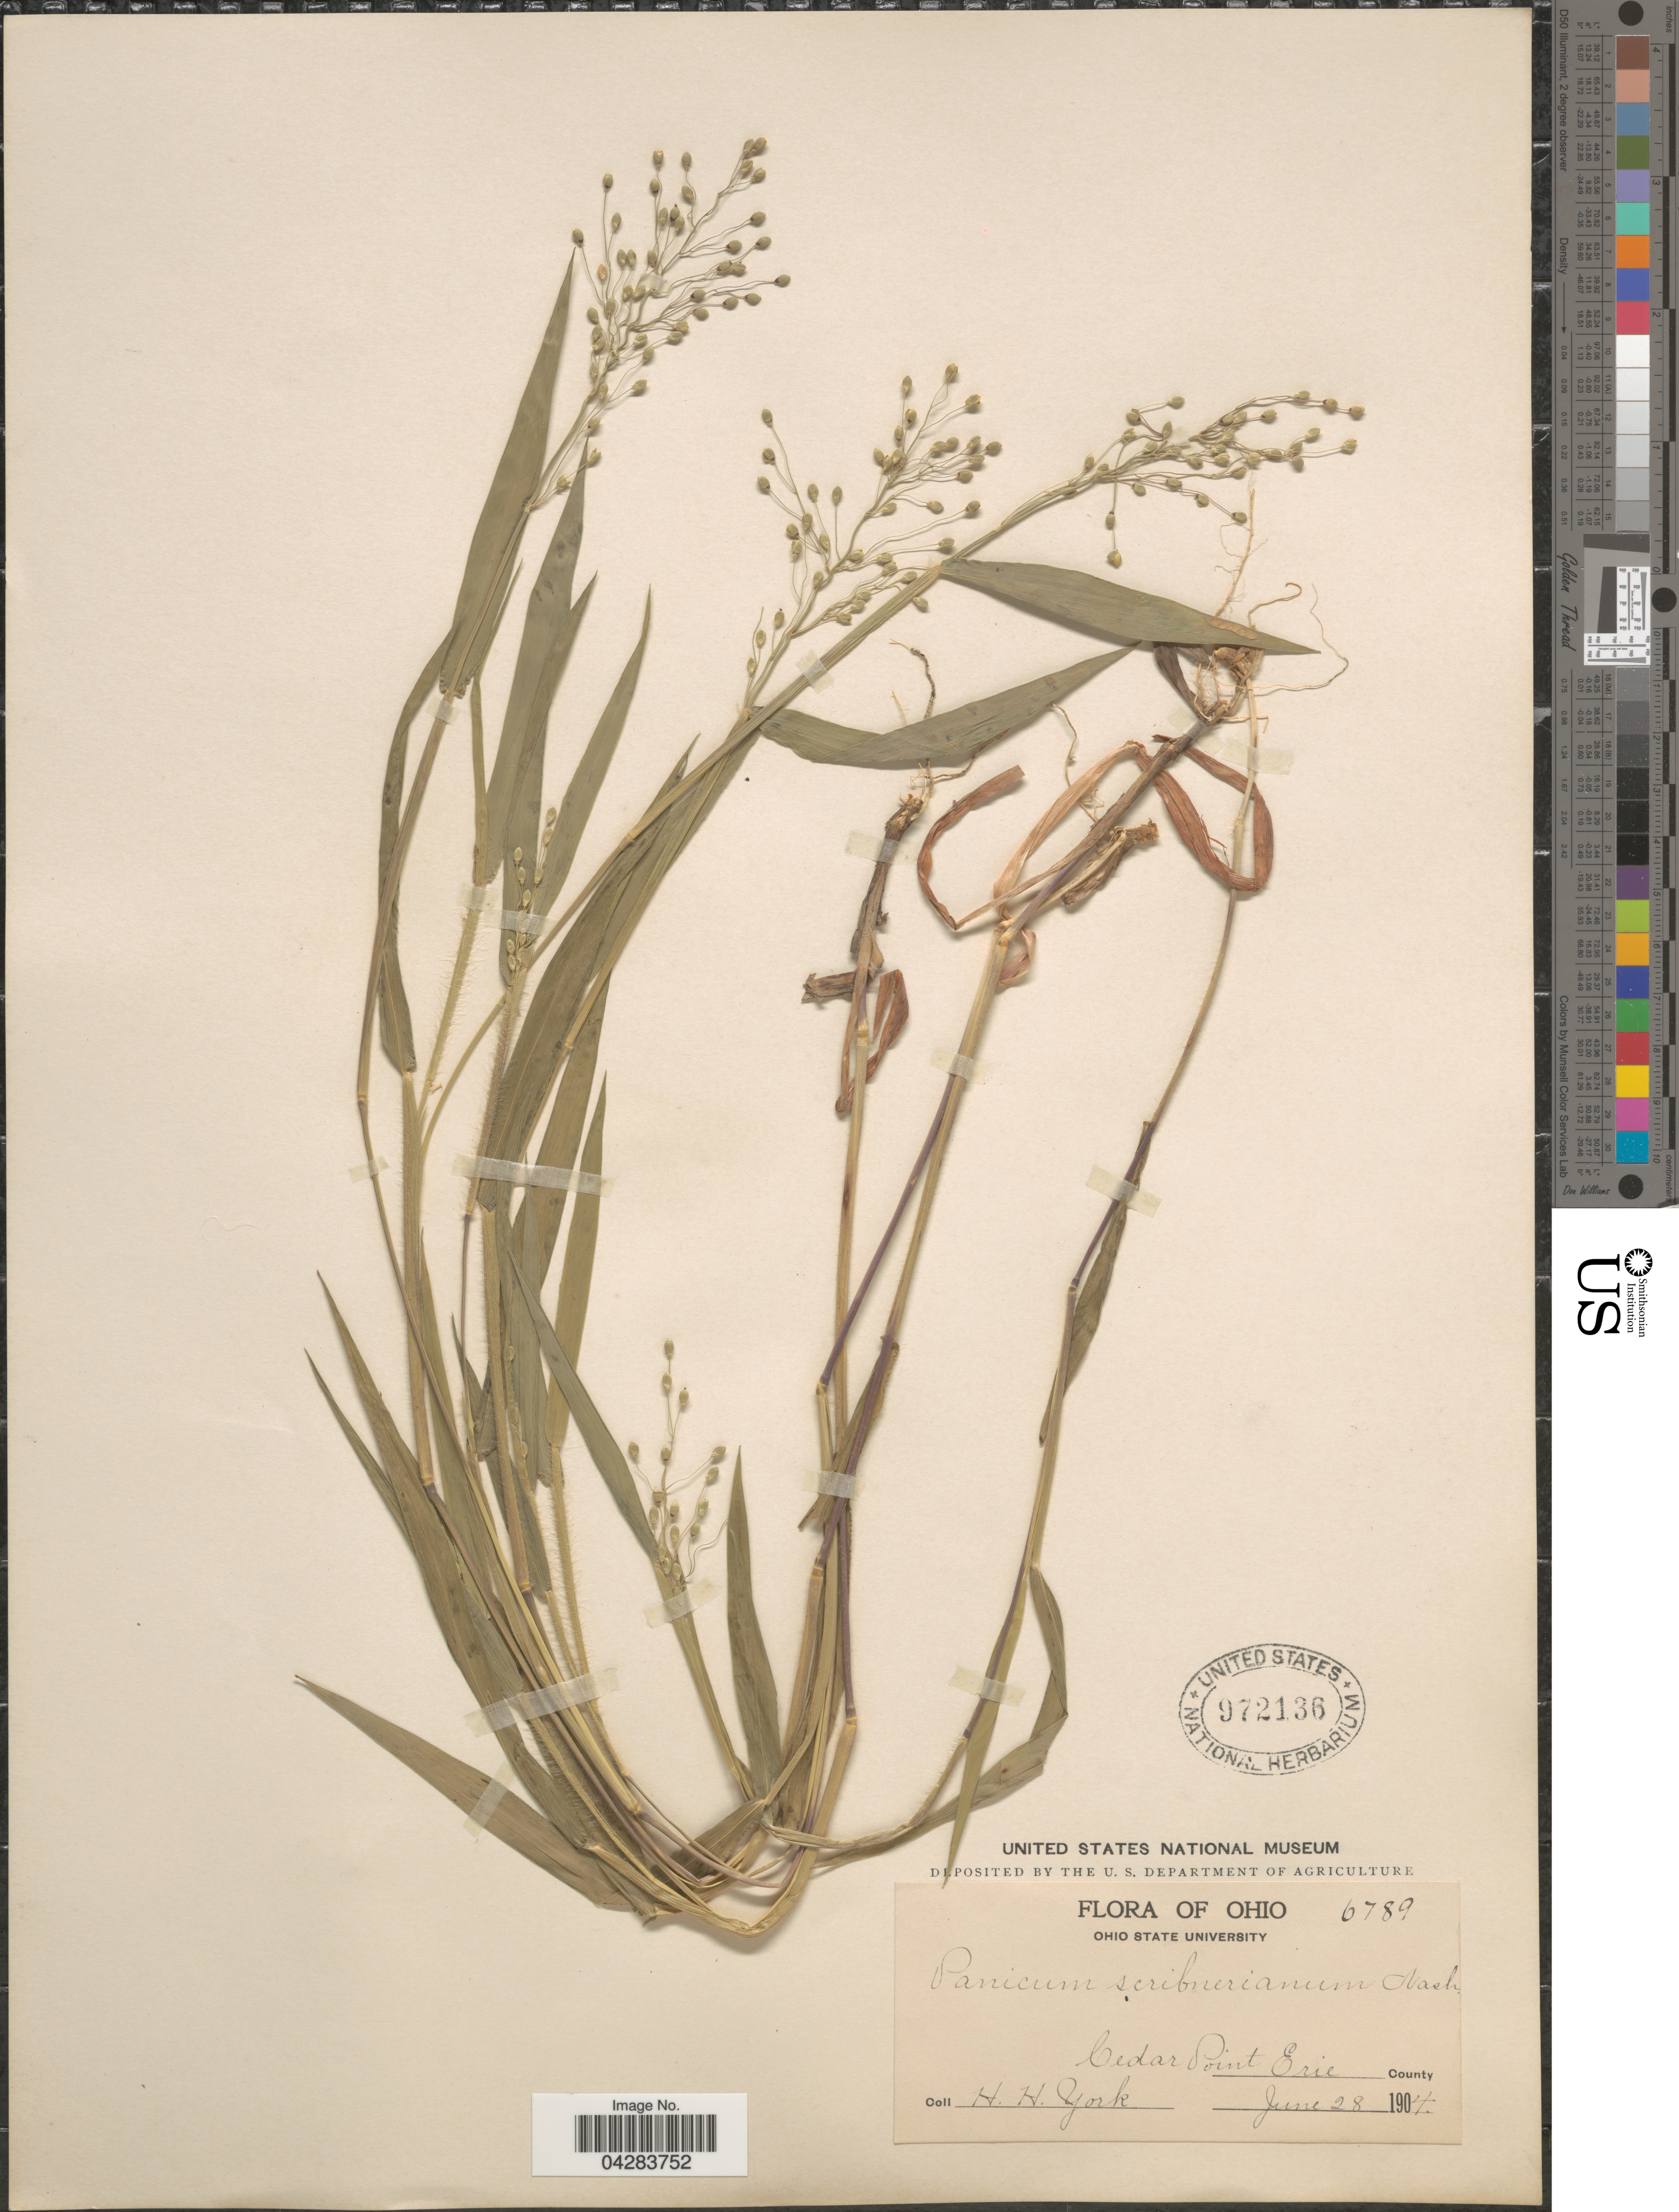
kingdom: Plantae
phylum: Tracheophyta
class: Liliopsida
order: Poales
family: Poaceae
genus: Dichanthelium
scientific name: Dichanthelium oligosanthes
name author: (Schult.) Gould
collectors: H. York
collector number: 6789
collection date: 1904-06-28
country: United States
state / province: Ohio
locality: Cedar Point. Erie County.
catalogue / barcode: US 972136